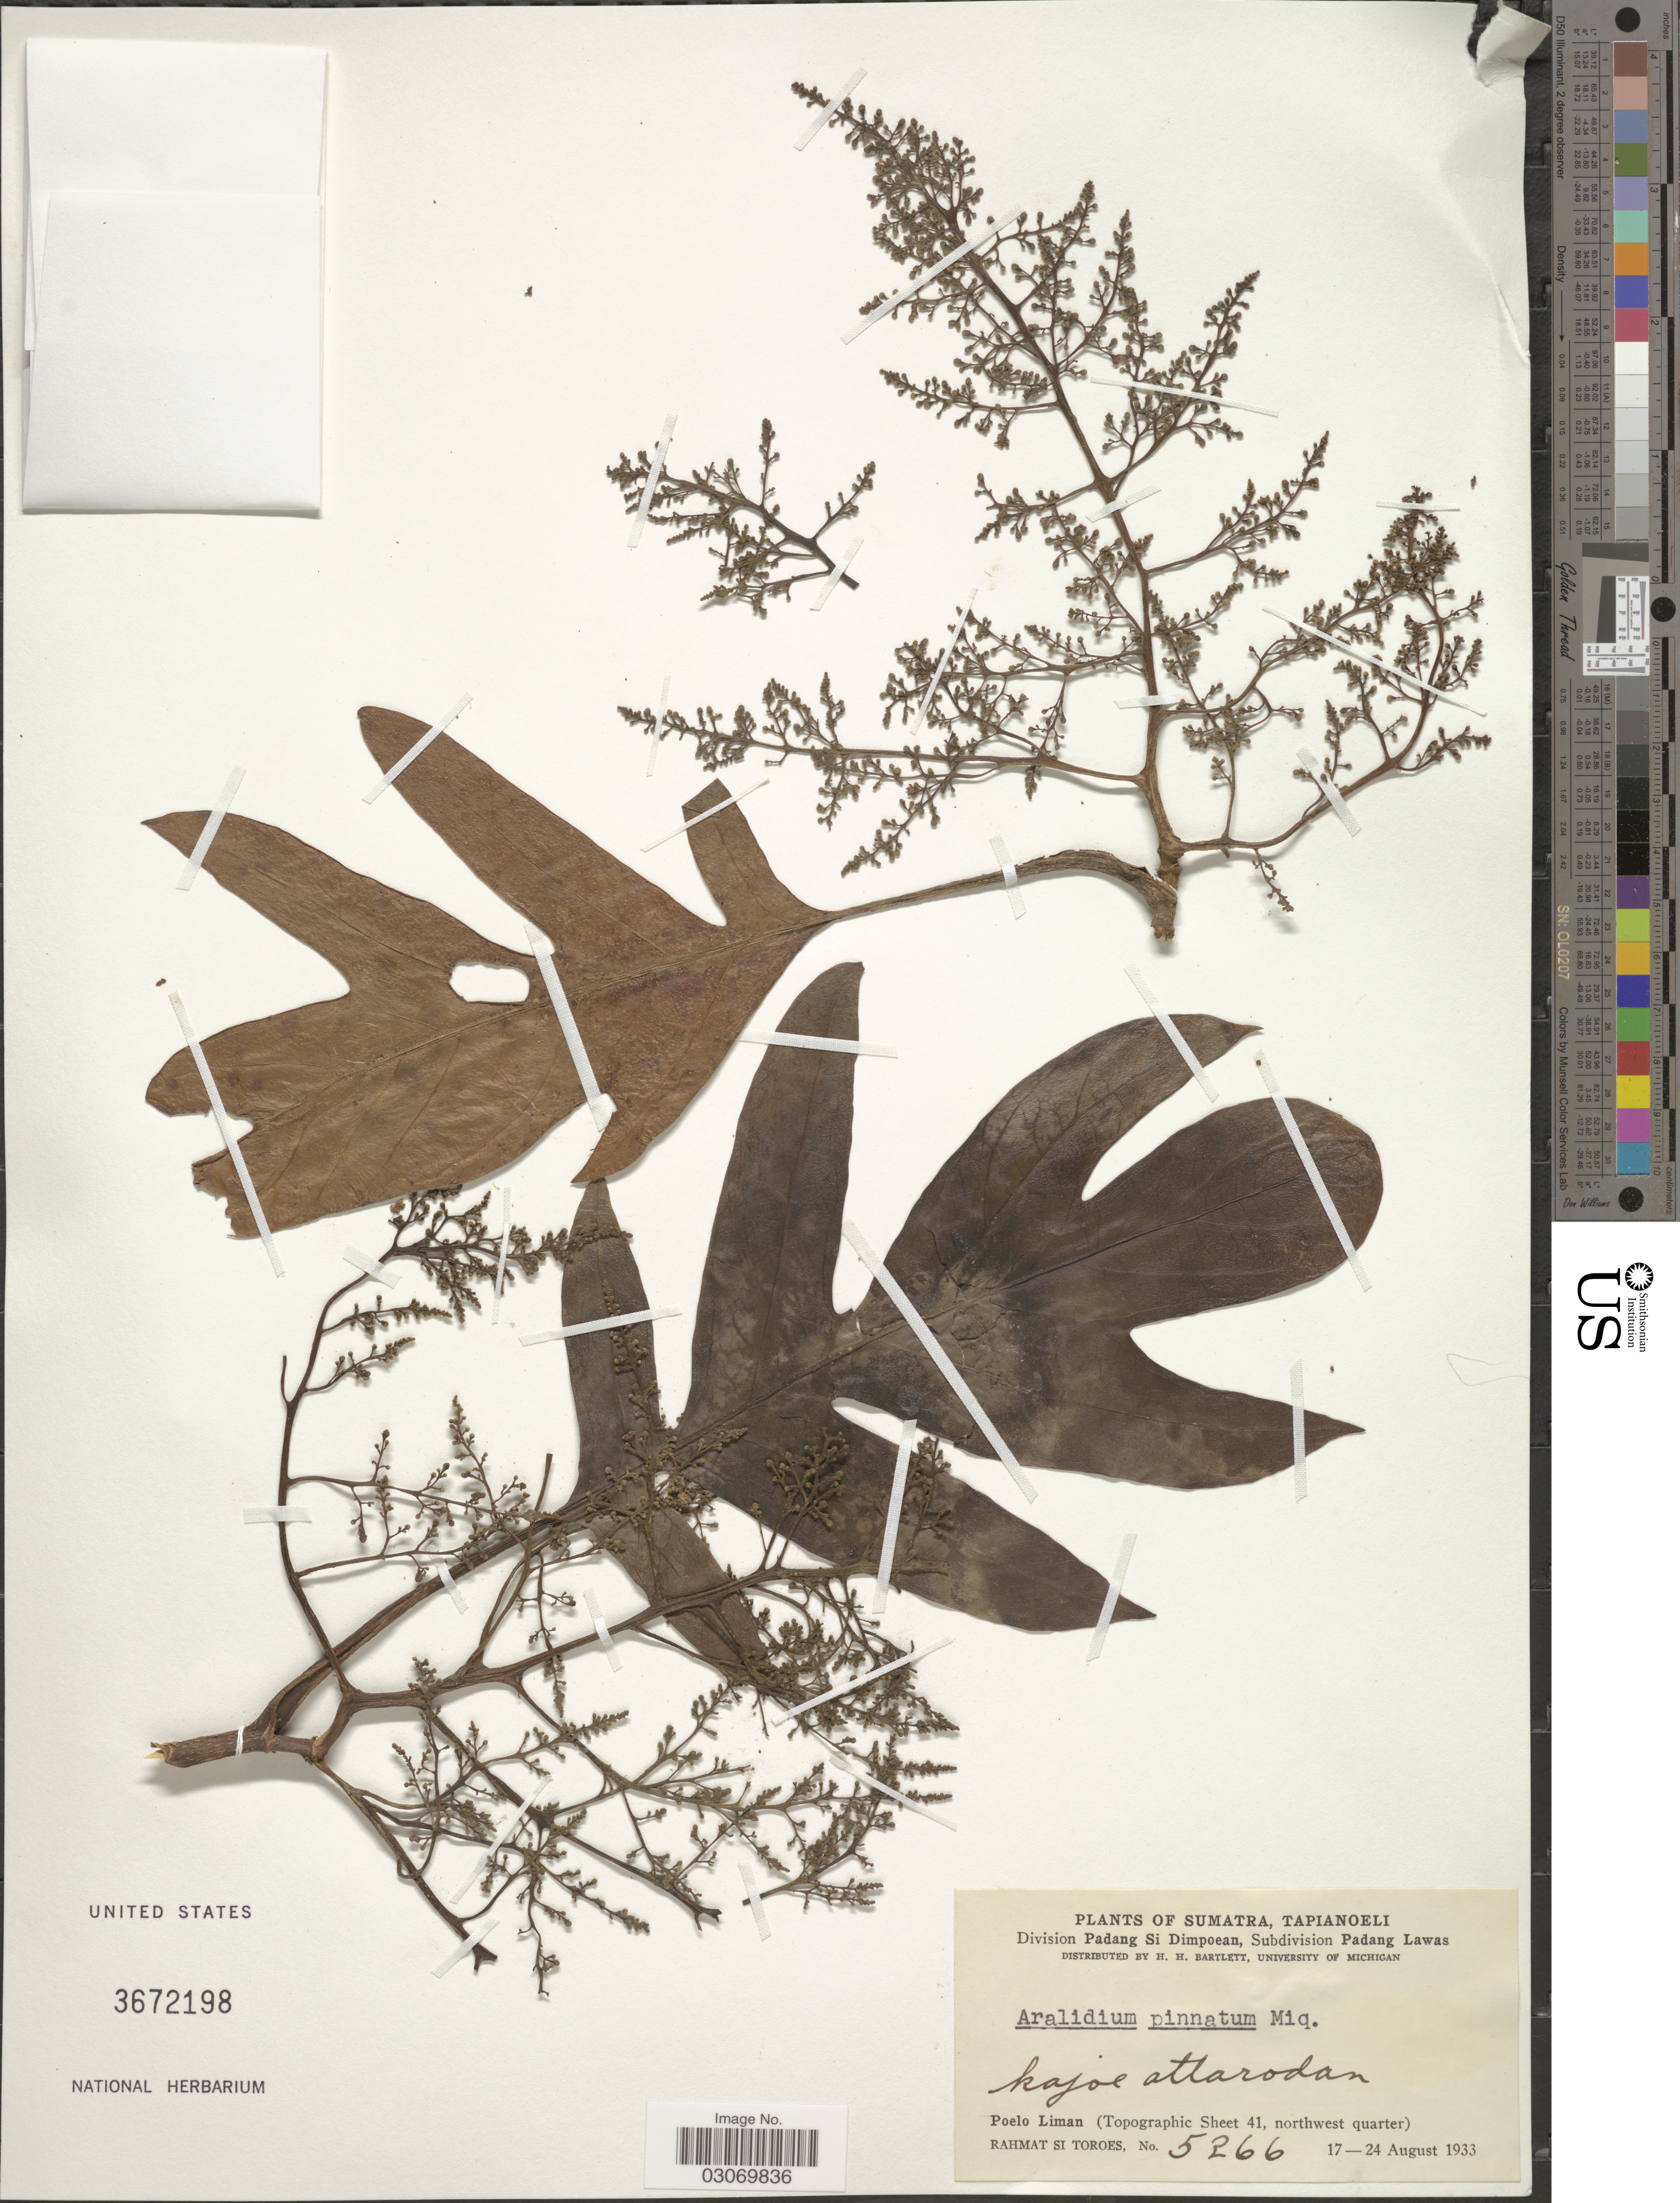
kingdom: Plantae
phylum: Tracheophyta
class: Magnoliopsida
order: Apiales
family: Torricelliaceae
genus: Aralidium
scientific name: Aralidium pinnatifidum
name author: Miq.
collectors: Rahmat Si Boeea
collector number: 5266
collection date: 1933-08-17/1933-08-24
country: Indonesia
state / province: Sumatra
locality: Sumatra, Tapianoeli, Division Padang Si Dimpoean, Subdivision Padang Lawas, Peolo Liman (Topographic Sheet 41, northwest quarter).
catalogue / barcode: US 3672198